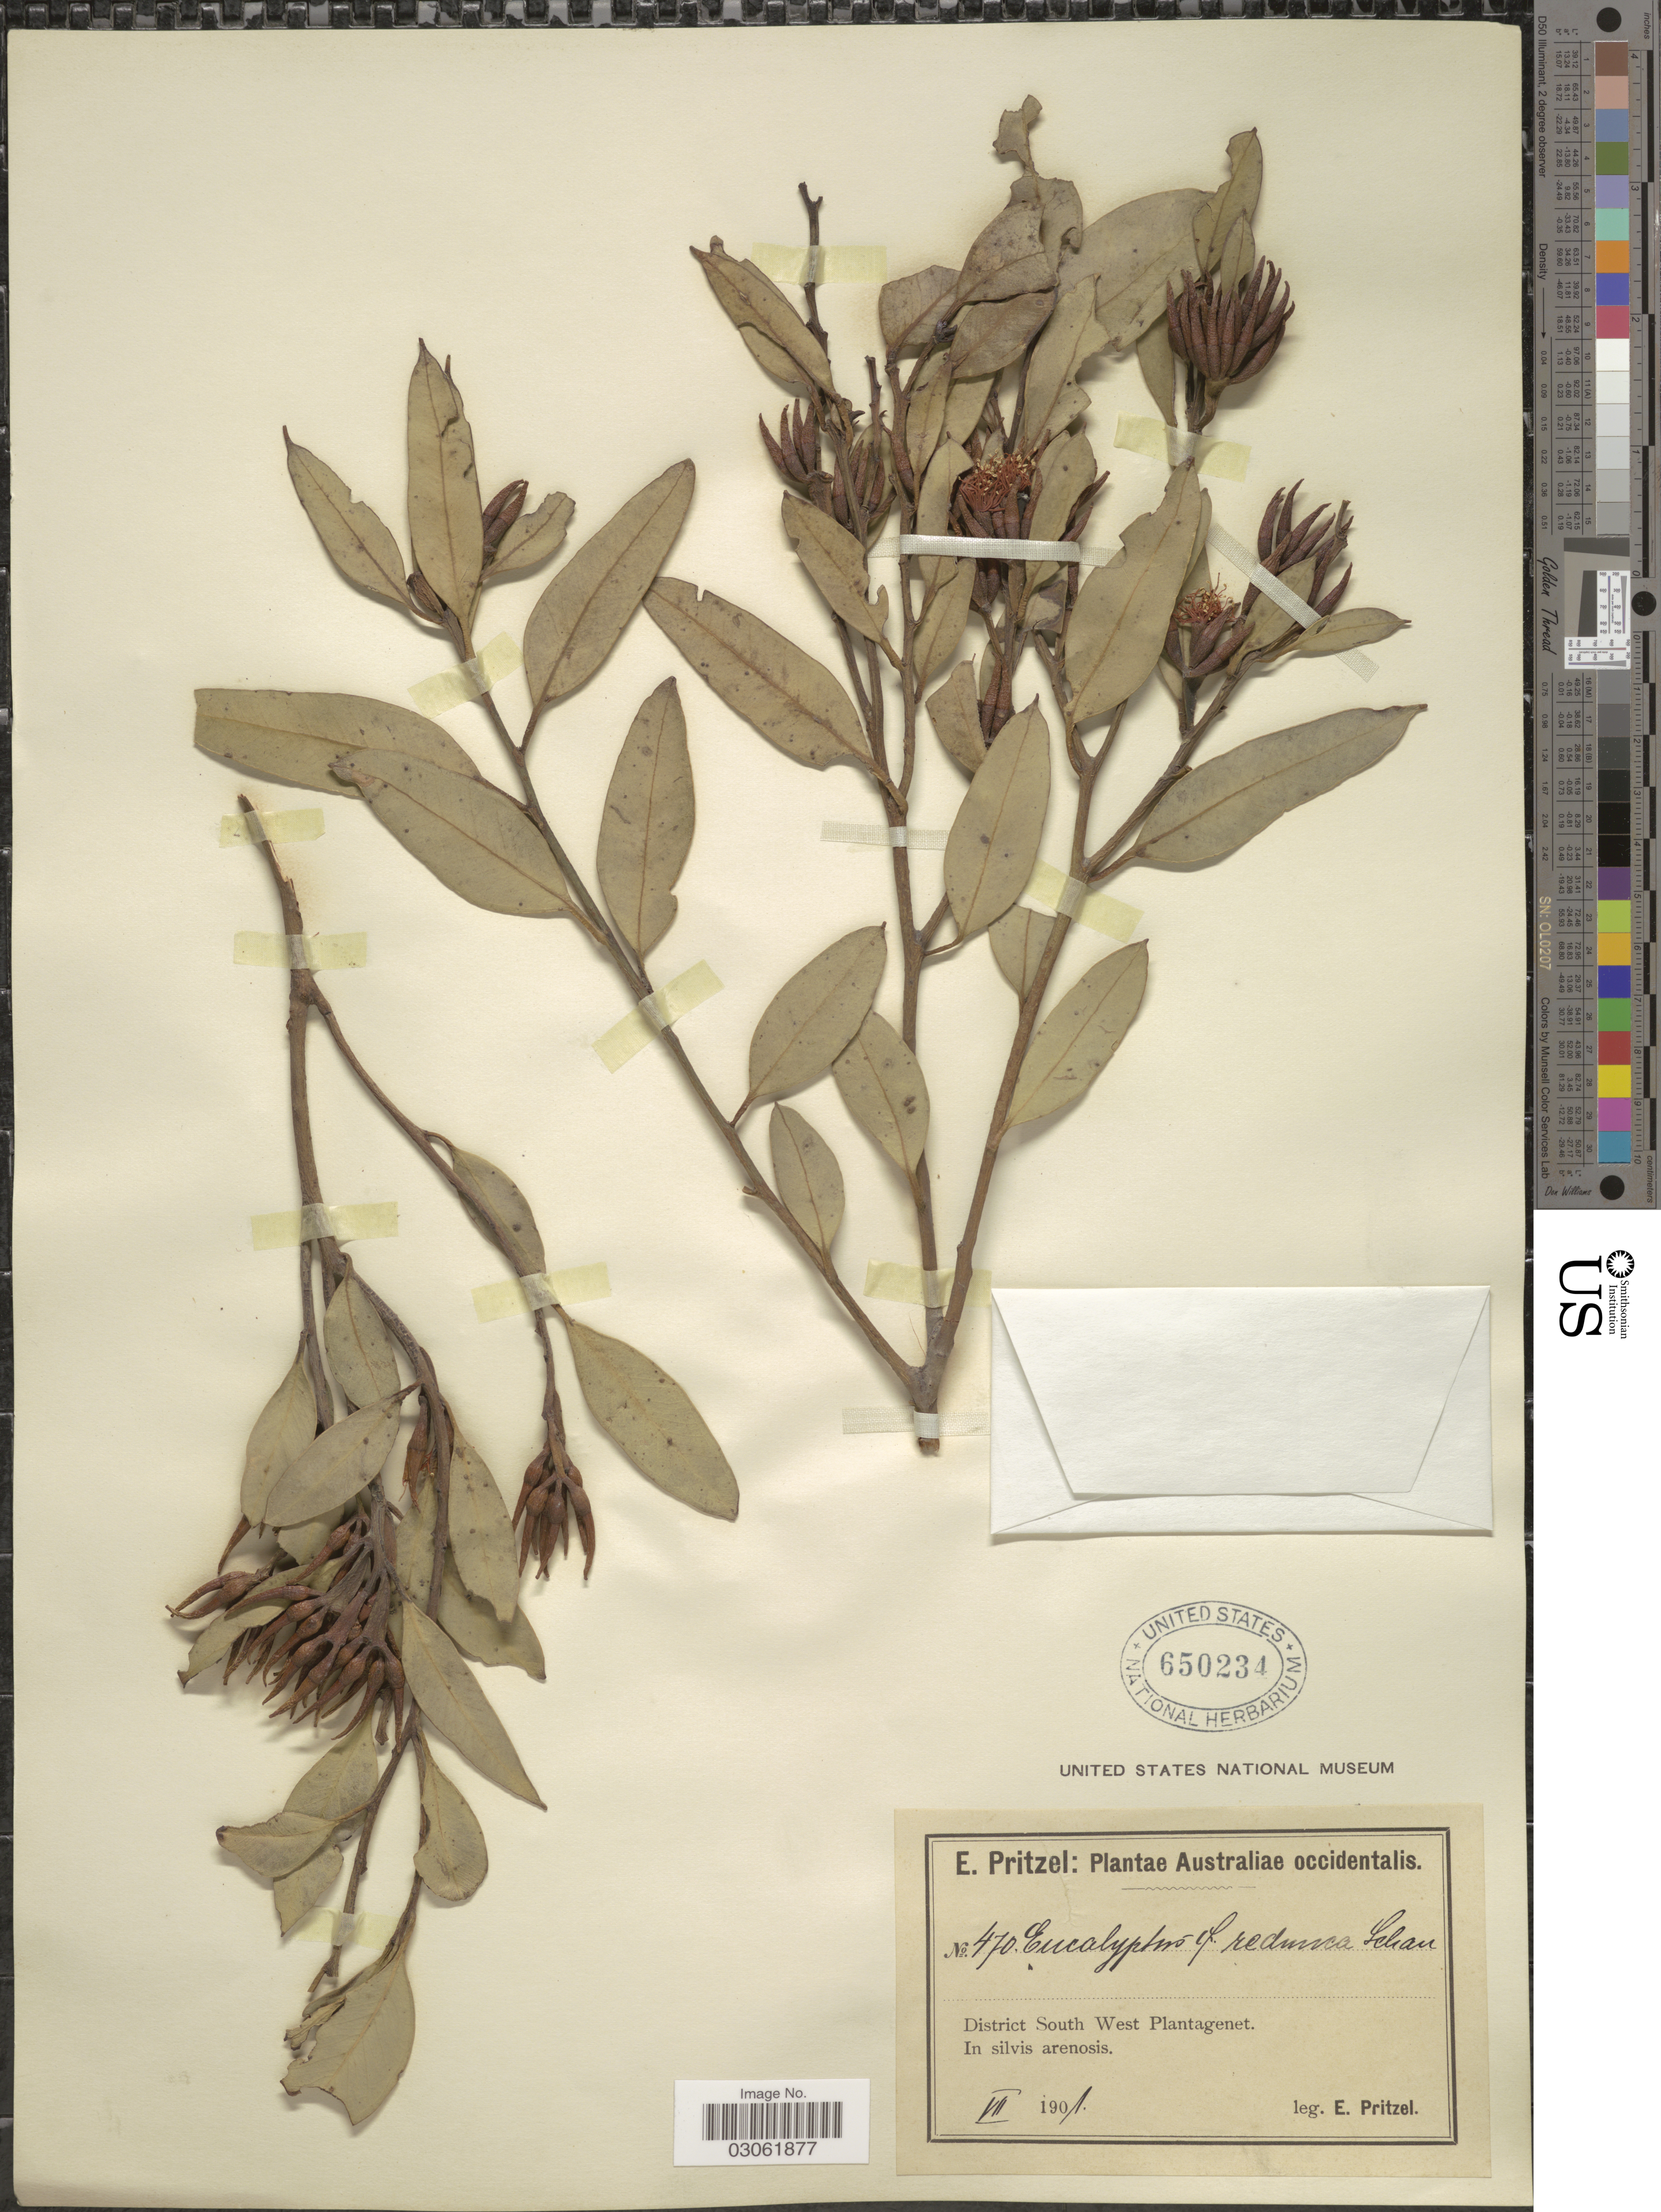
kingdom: Plantae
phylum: Tracheophyta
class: Magnoliopsida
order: Myrtales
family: Myrtaceae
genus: Eucalyptus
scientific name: Eucalyptus redunca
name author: Schauer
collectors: E. G. Pritzel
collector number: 470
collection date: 1901-07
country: Australia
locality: Australiae occidentalis. District South West Plantagenet. In silvis arenosis.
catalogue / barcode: US 650234